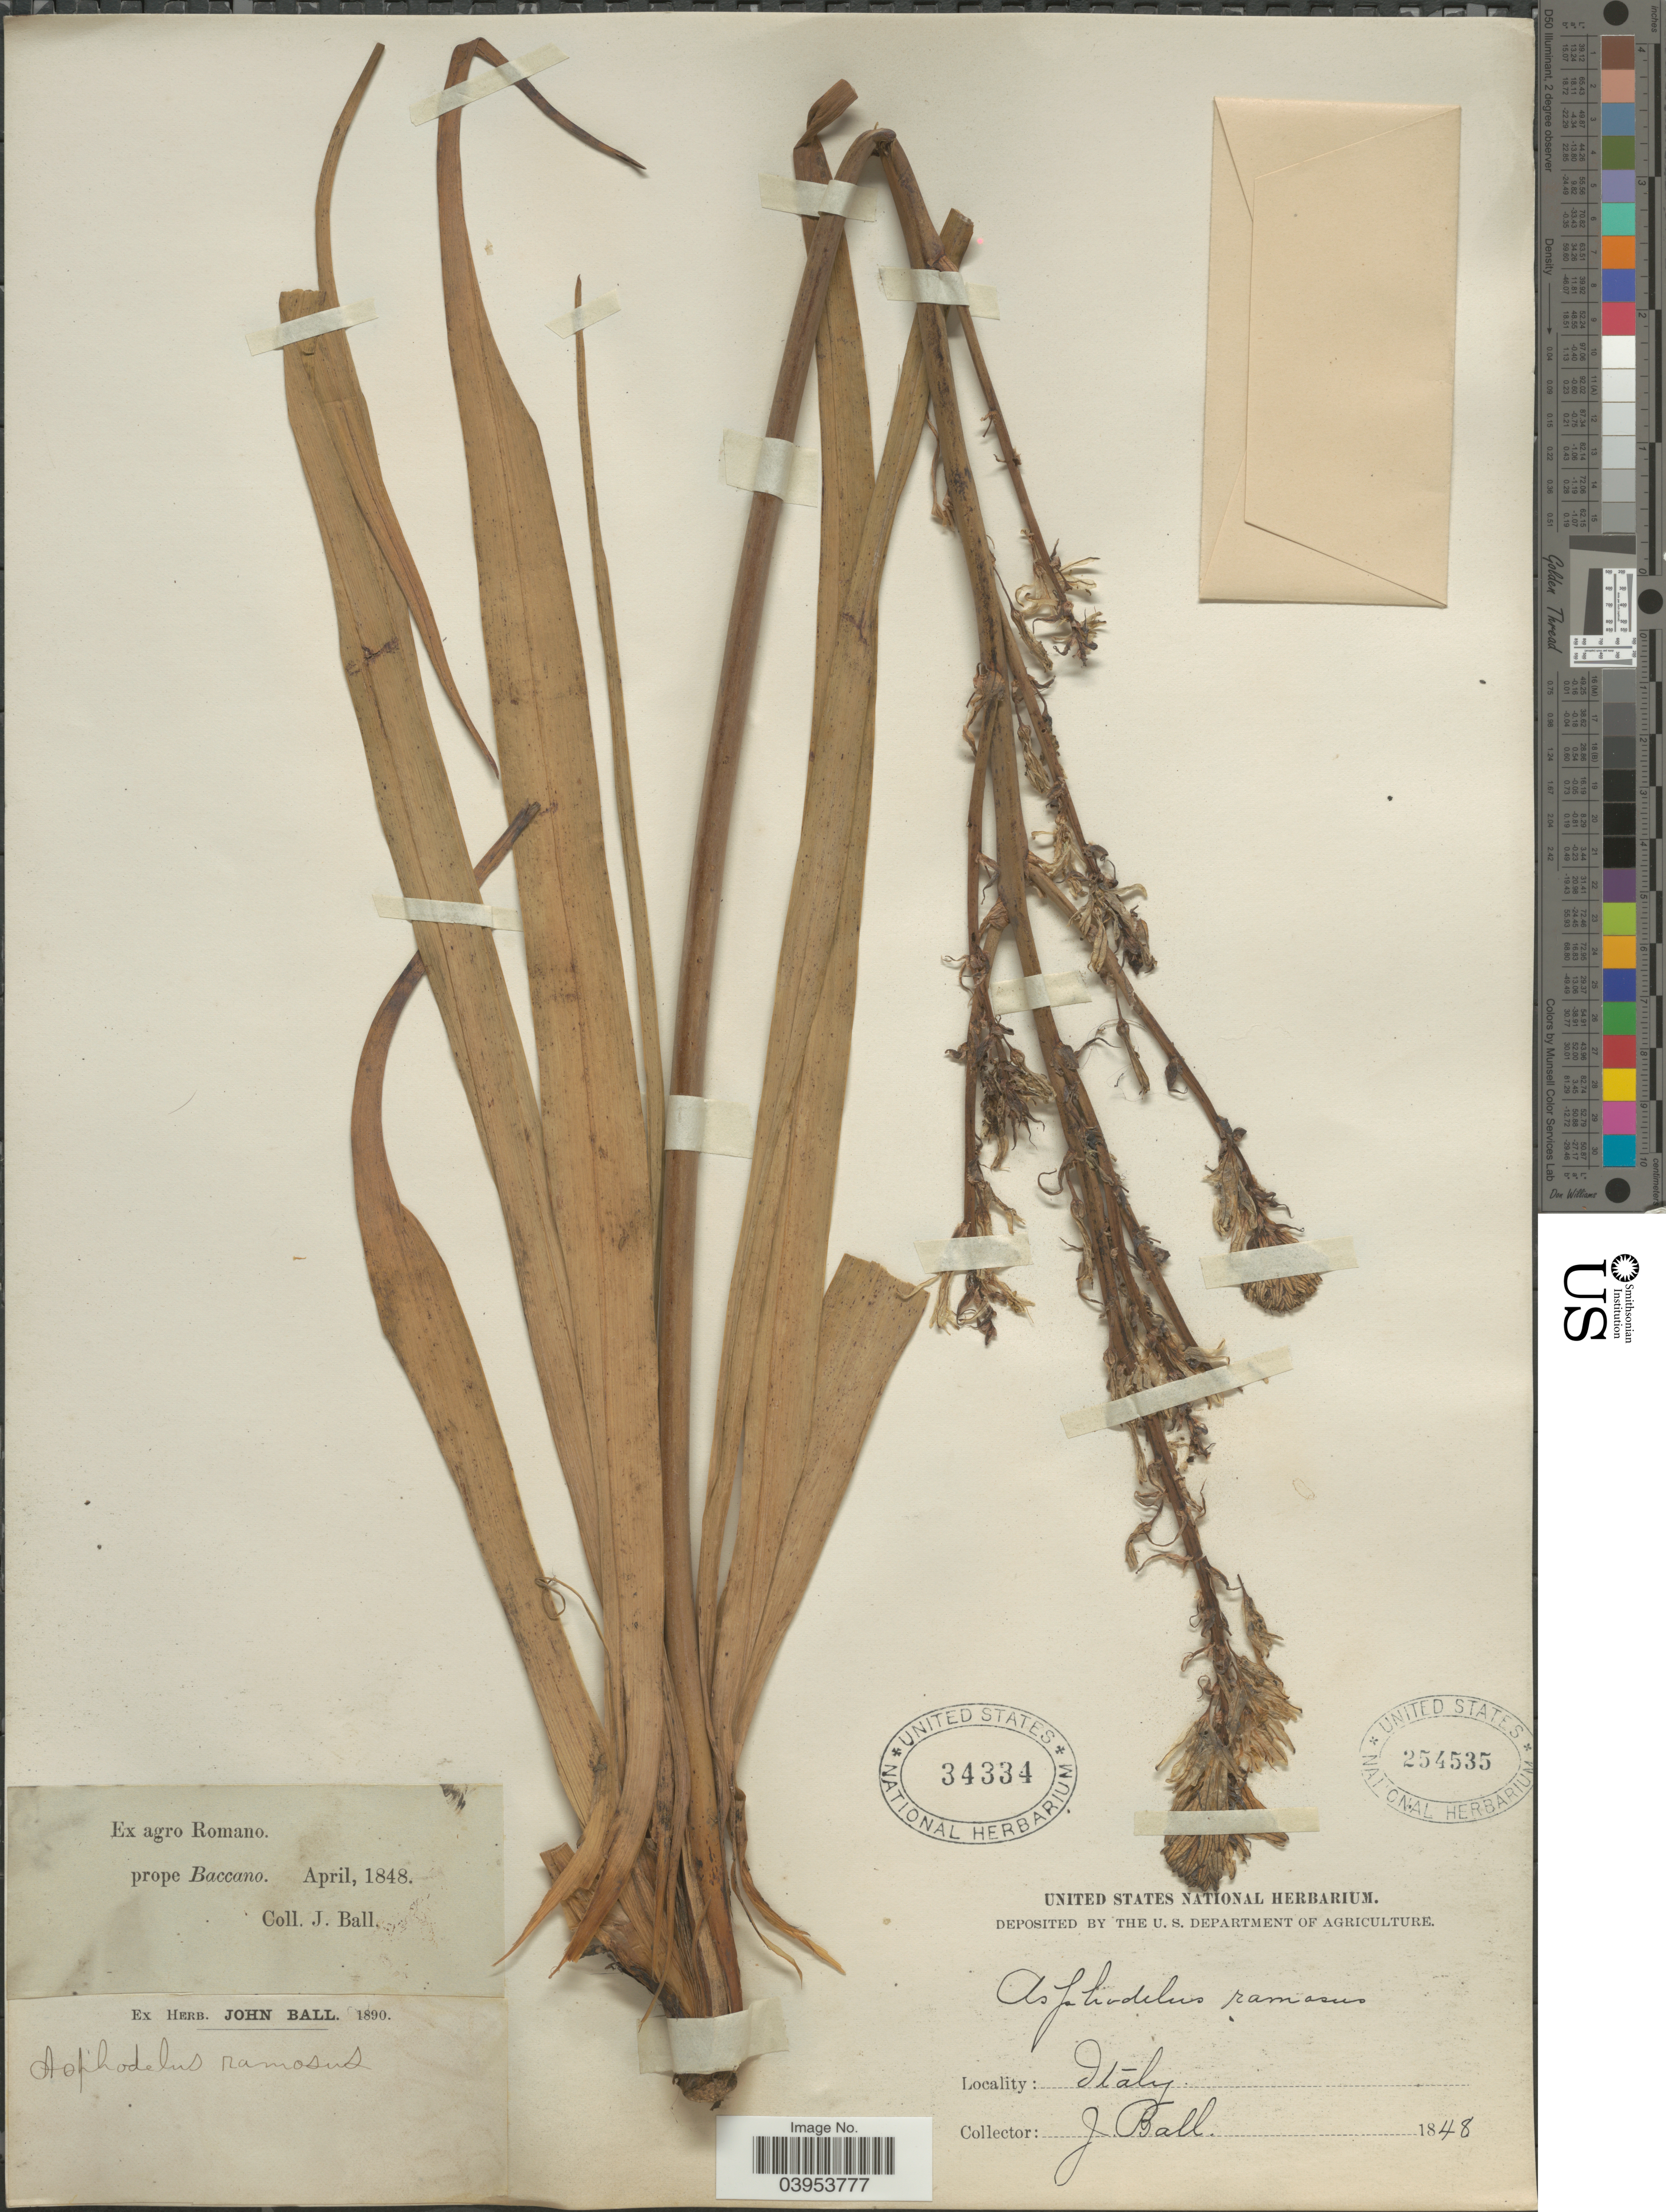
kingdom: Plantae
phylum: Tracheophyta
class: Liliopsida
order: Asparagales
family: Asphodelaceae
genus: Asphodelus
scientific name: Asphodelus ramosus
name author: L.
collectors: J. Ball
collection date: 1848-04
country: Italy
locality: Prope Baccano.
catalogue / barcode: US 34334-2